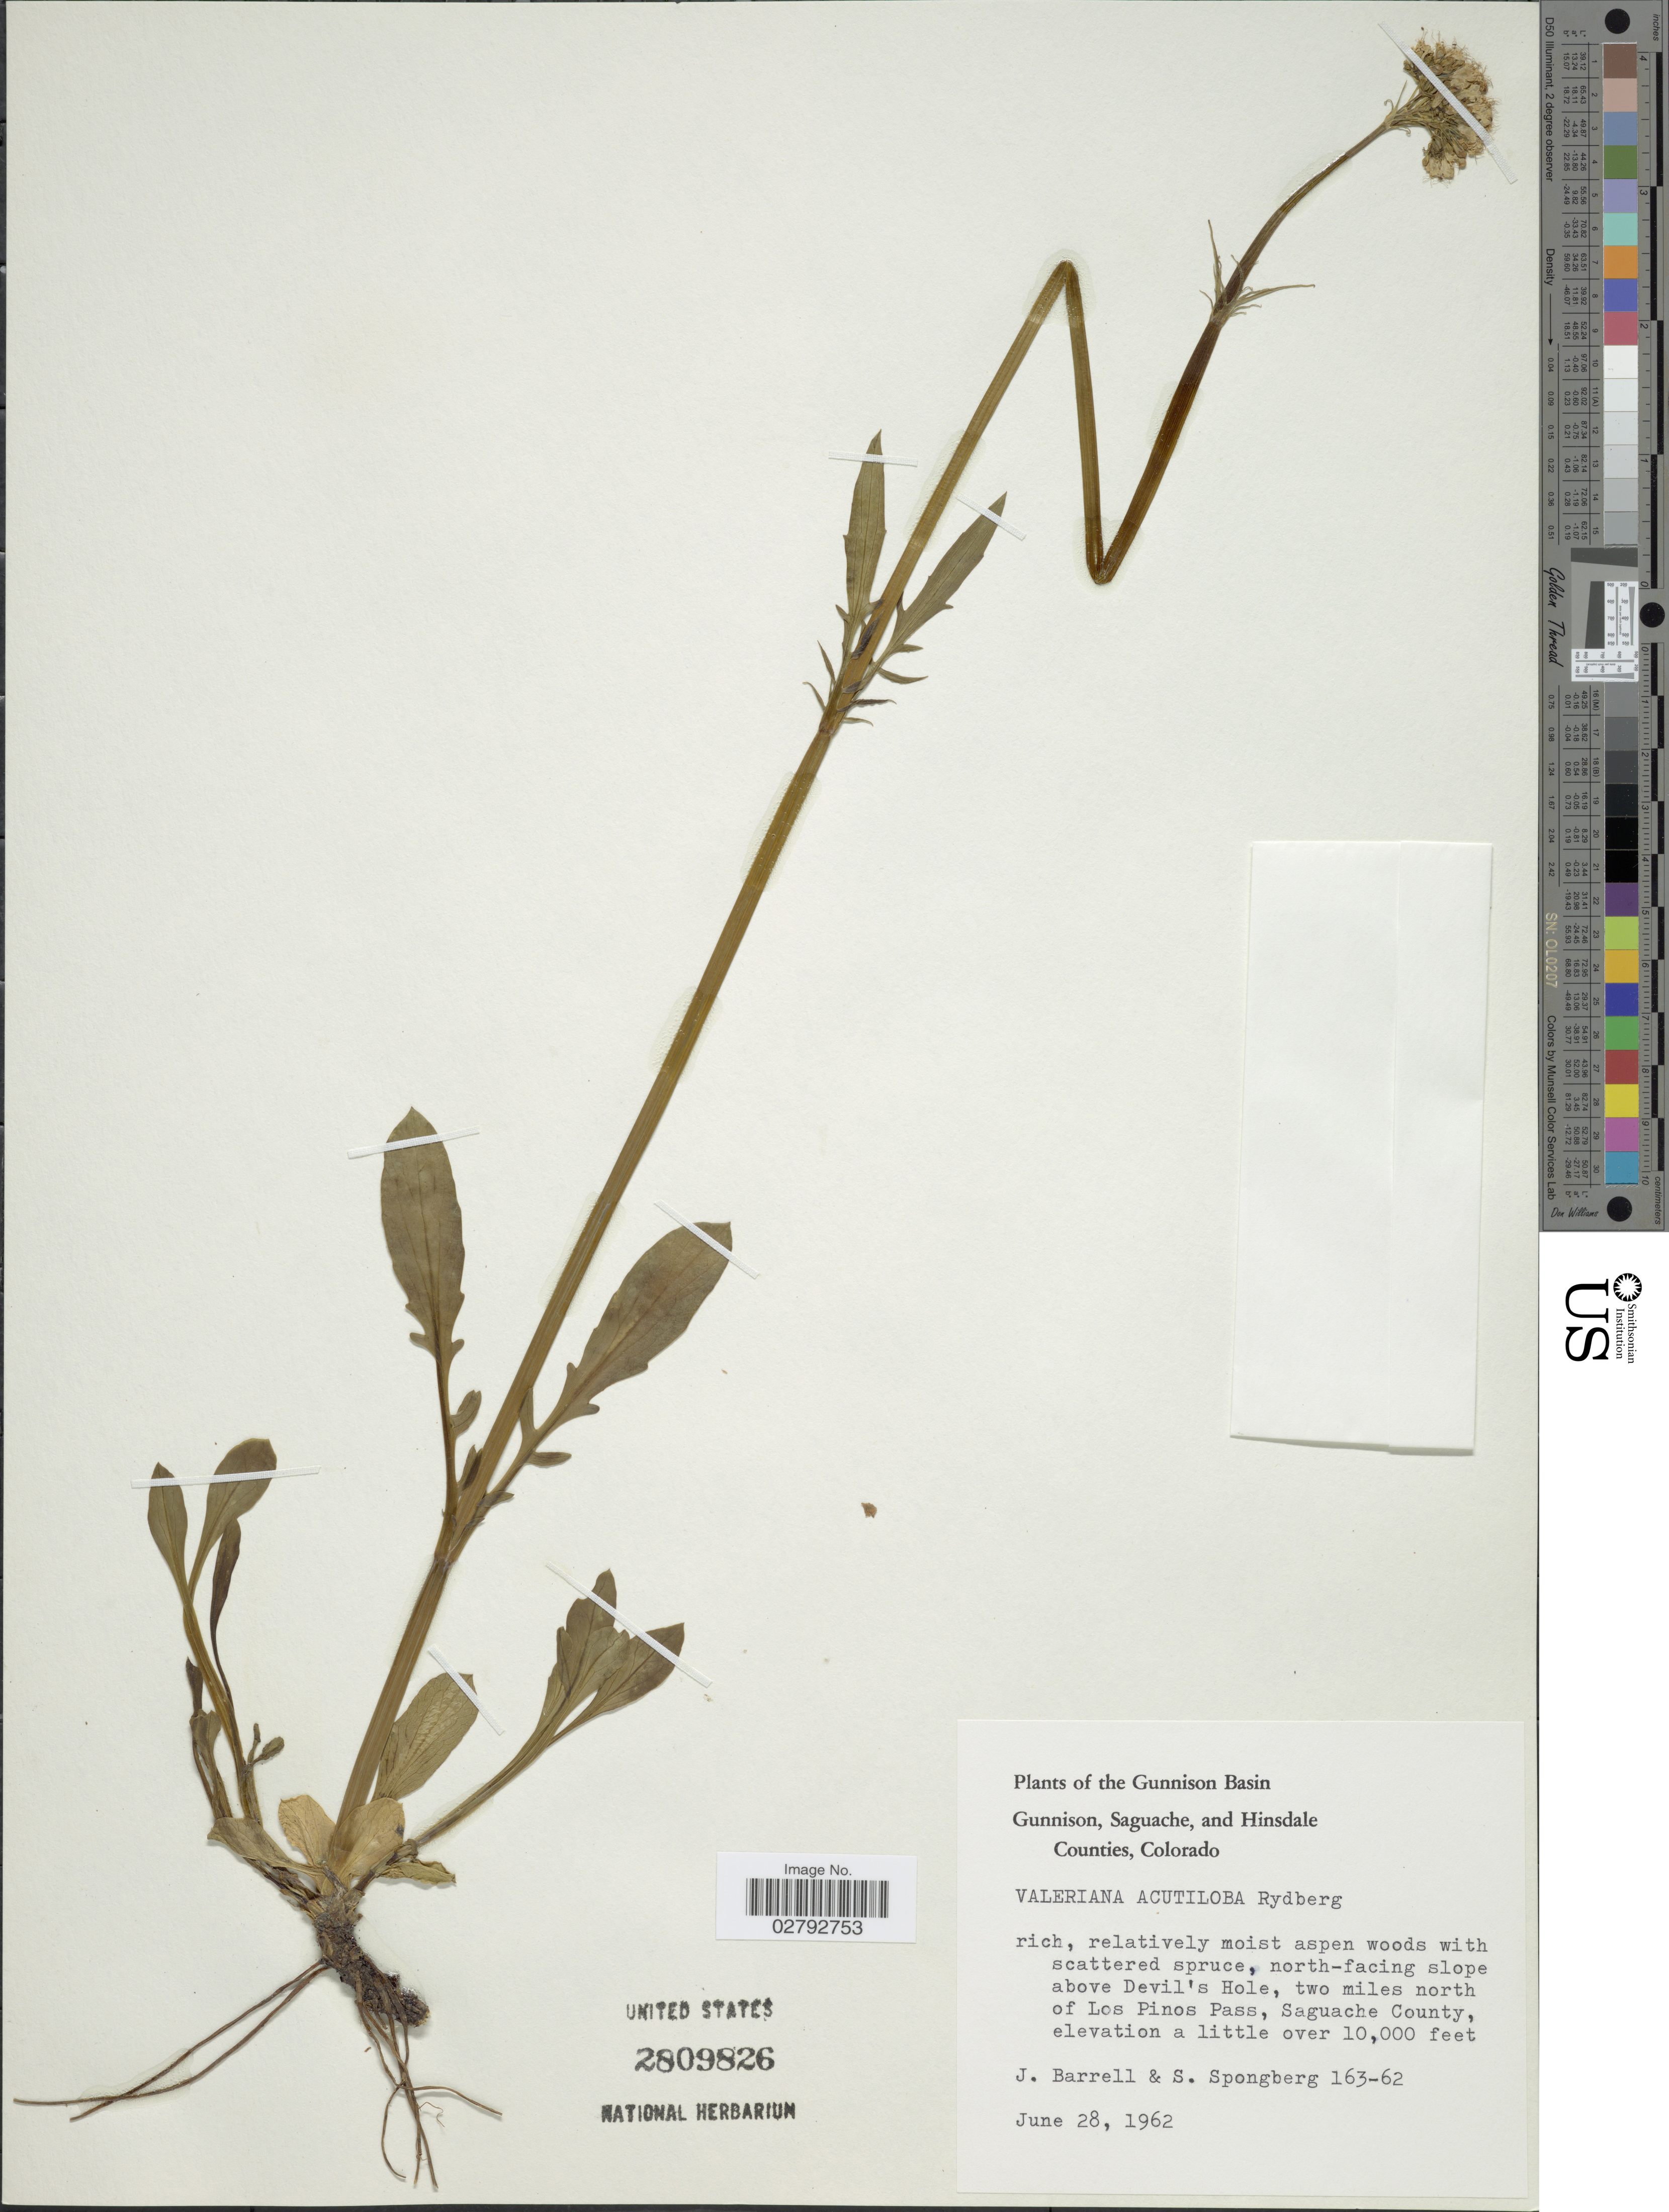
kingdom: Plantae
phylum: Tracheophyta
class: Magnoliopsida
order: Dipsacales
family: Caprifoliaceae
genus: Valeriana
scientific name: Valeriana arizonica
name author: A. Gray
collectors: J. Barrell & S. A.Spongberg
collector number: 163-62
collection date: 1962-06-28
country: United States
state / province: Colorado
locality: Gunnison Basin. Gunnison, Saguache, and Hinsdale Counties. North-facing slope above Devil's Hole, two miles north of Los Pinos Pass, Sagauche County.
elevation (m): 3048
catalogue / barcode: US 2809826